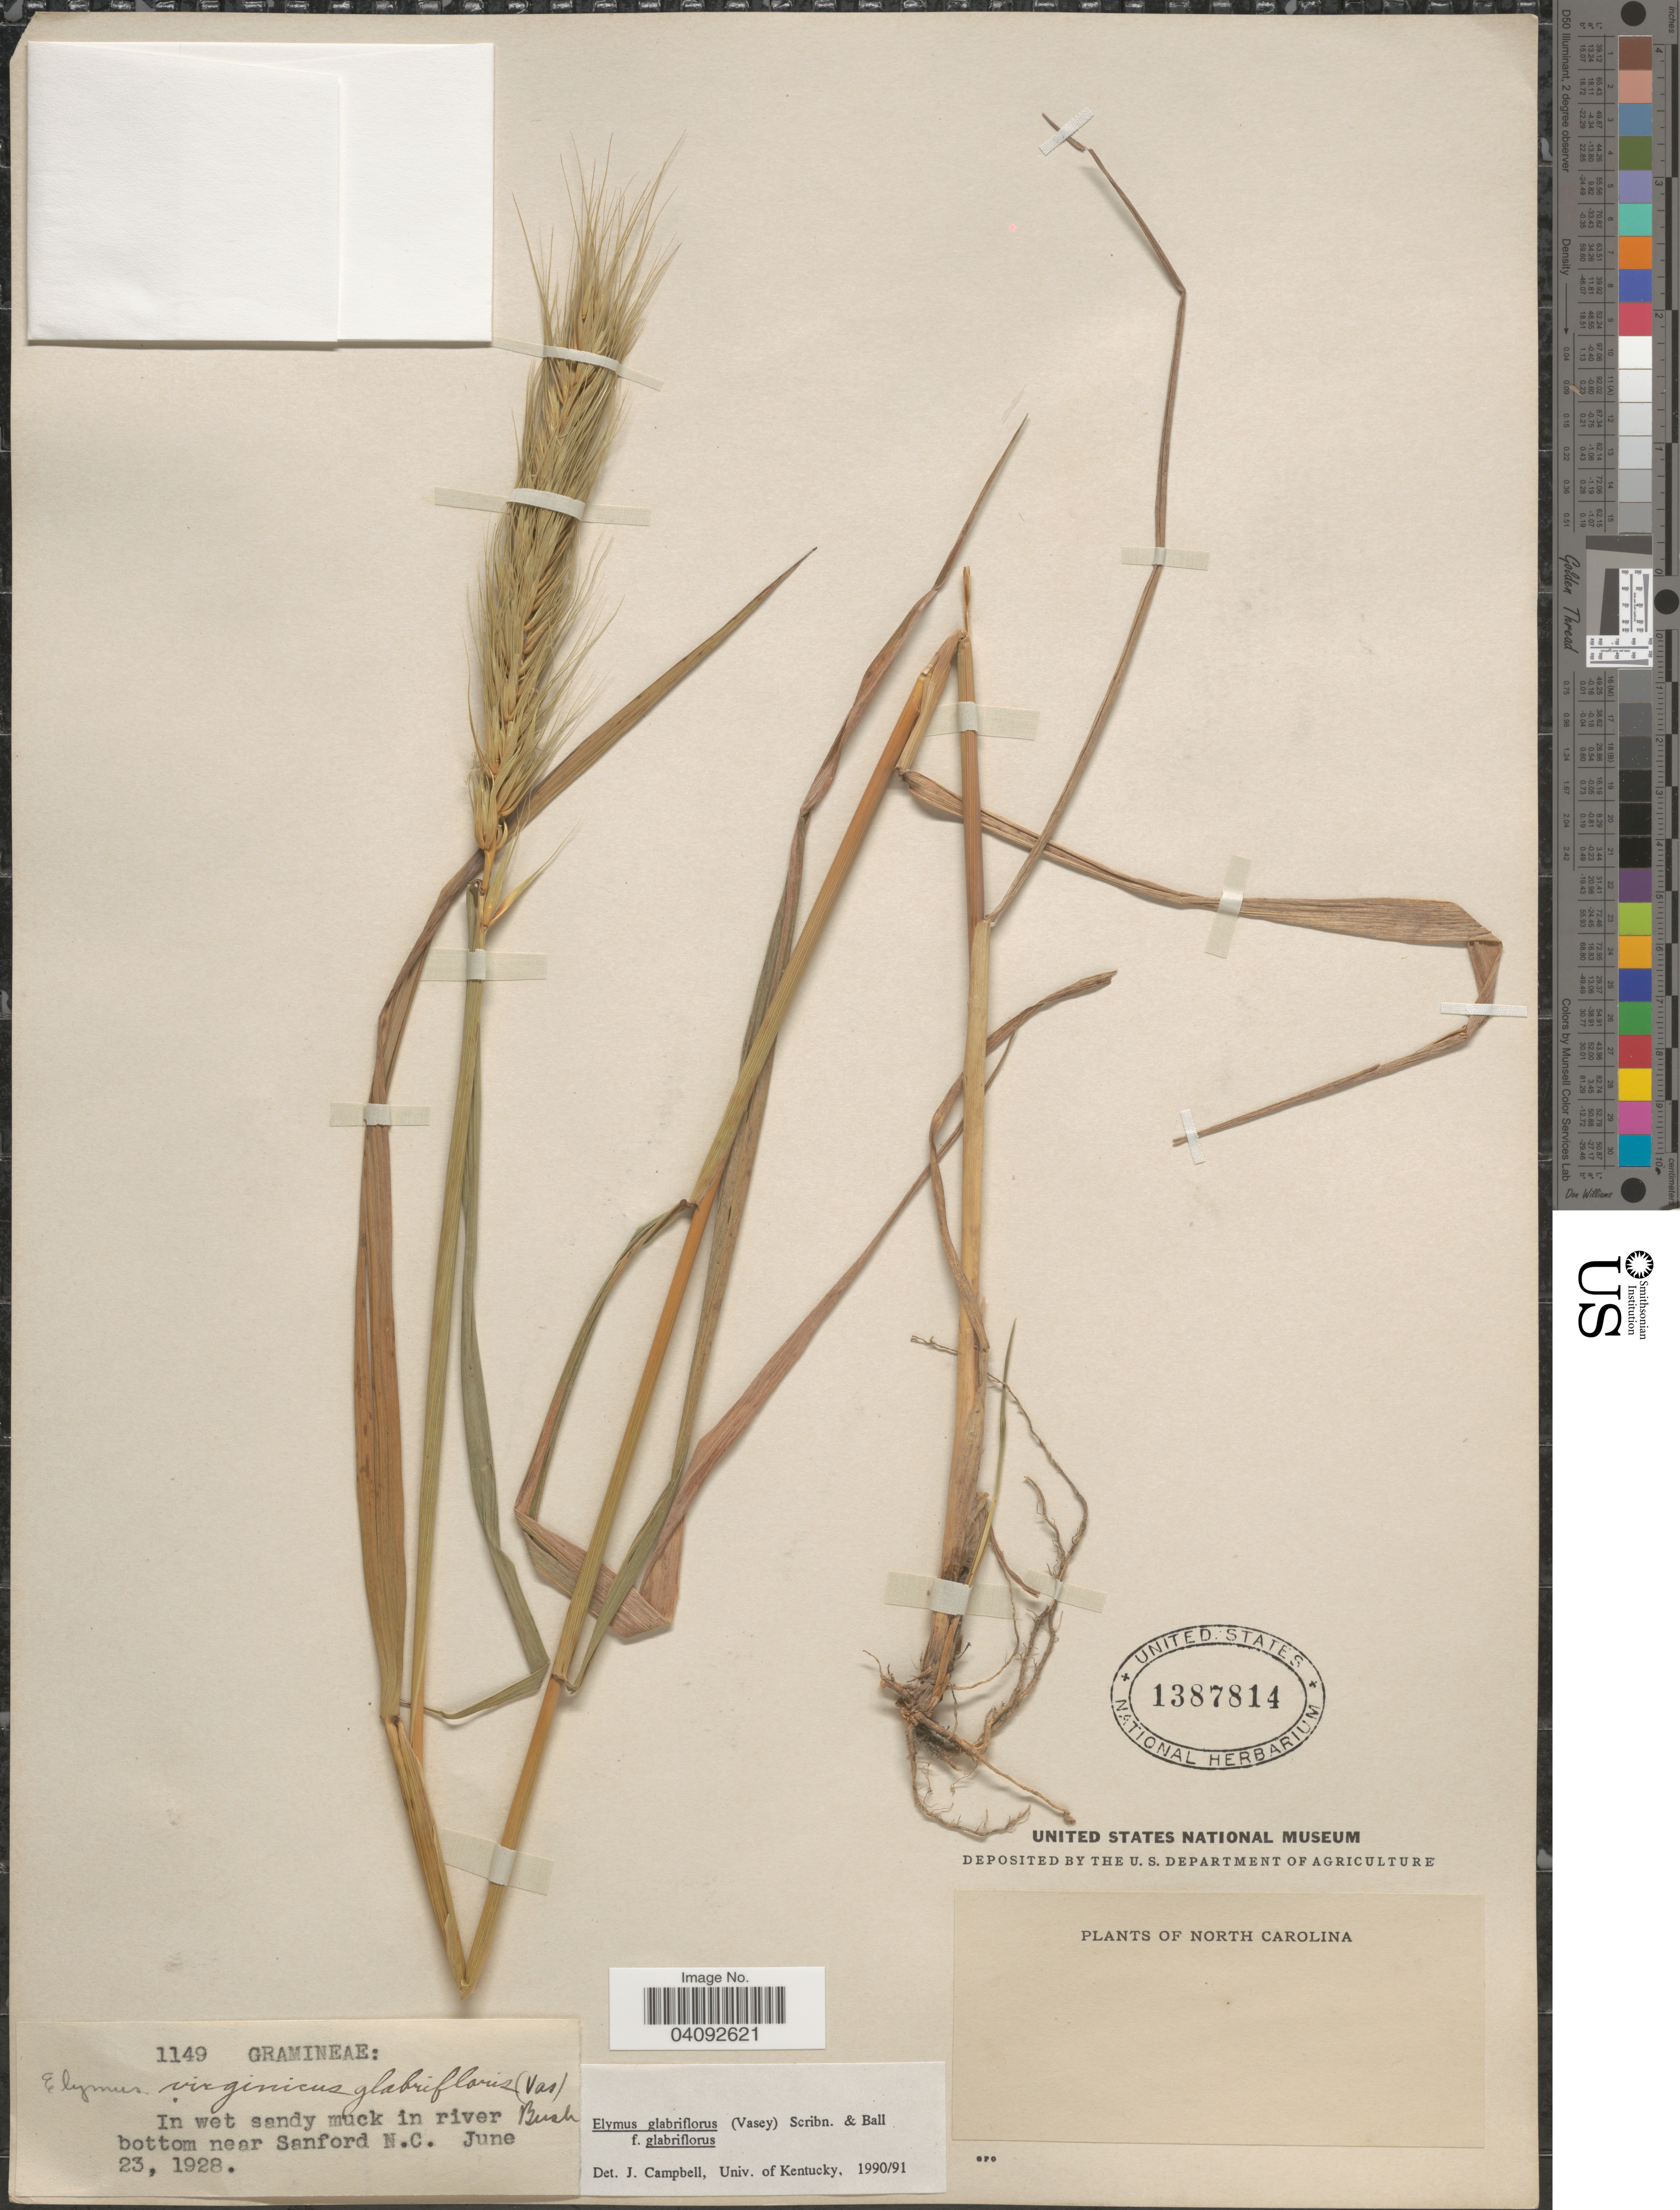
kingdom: Plantae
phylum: Tracheophyta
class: Liliopsida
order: Poales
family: Poaceae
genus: Elymus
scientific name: Elymus glabriflorus var. glabriflorus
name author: (Vasey ex L.H. Dewey) Scribn. & C.R. Ball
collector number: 1149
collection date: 1928-06-23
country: United States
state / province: North Carolina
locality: In wet sandy muck in river bottom near Sanford.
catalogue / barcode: US 1387814